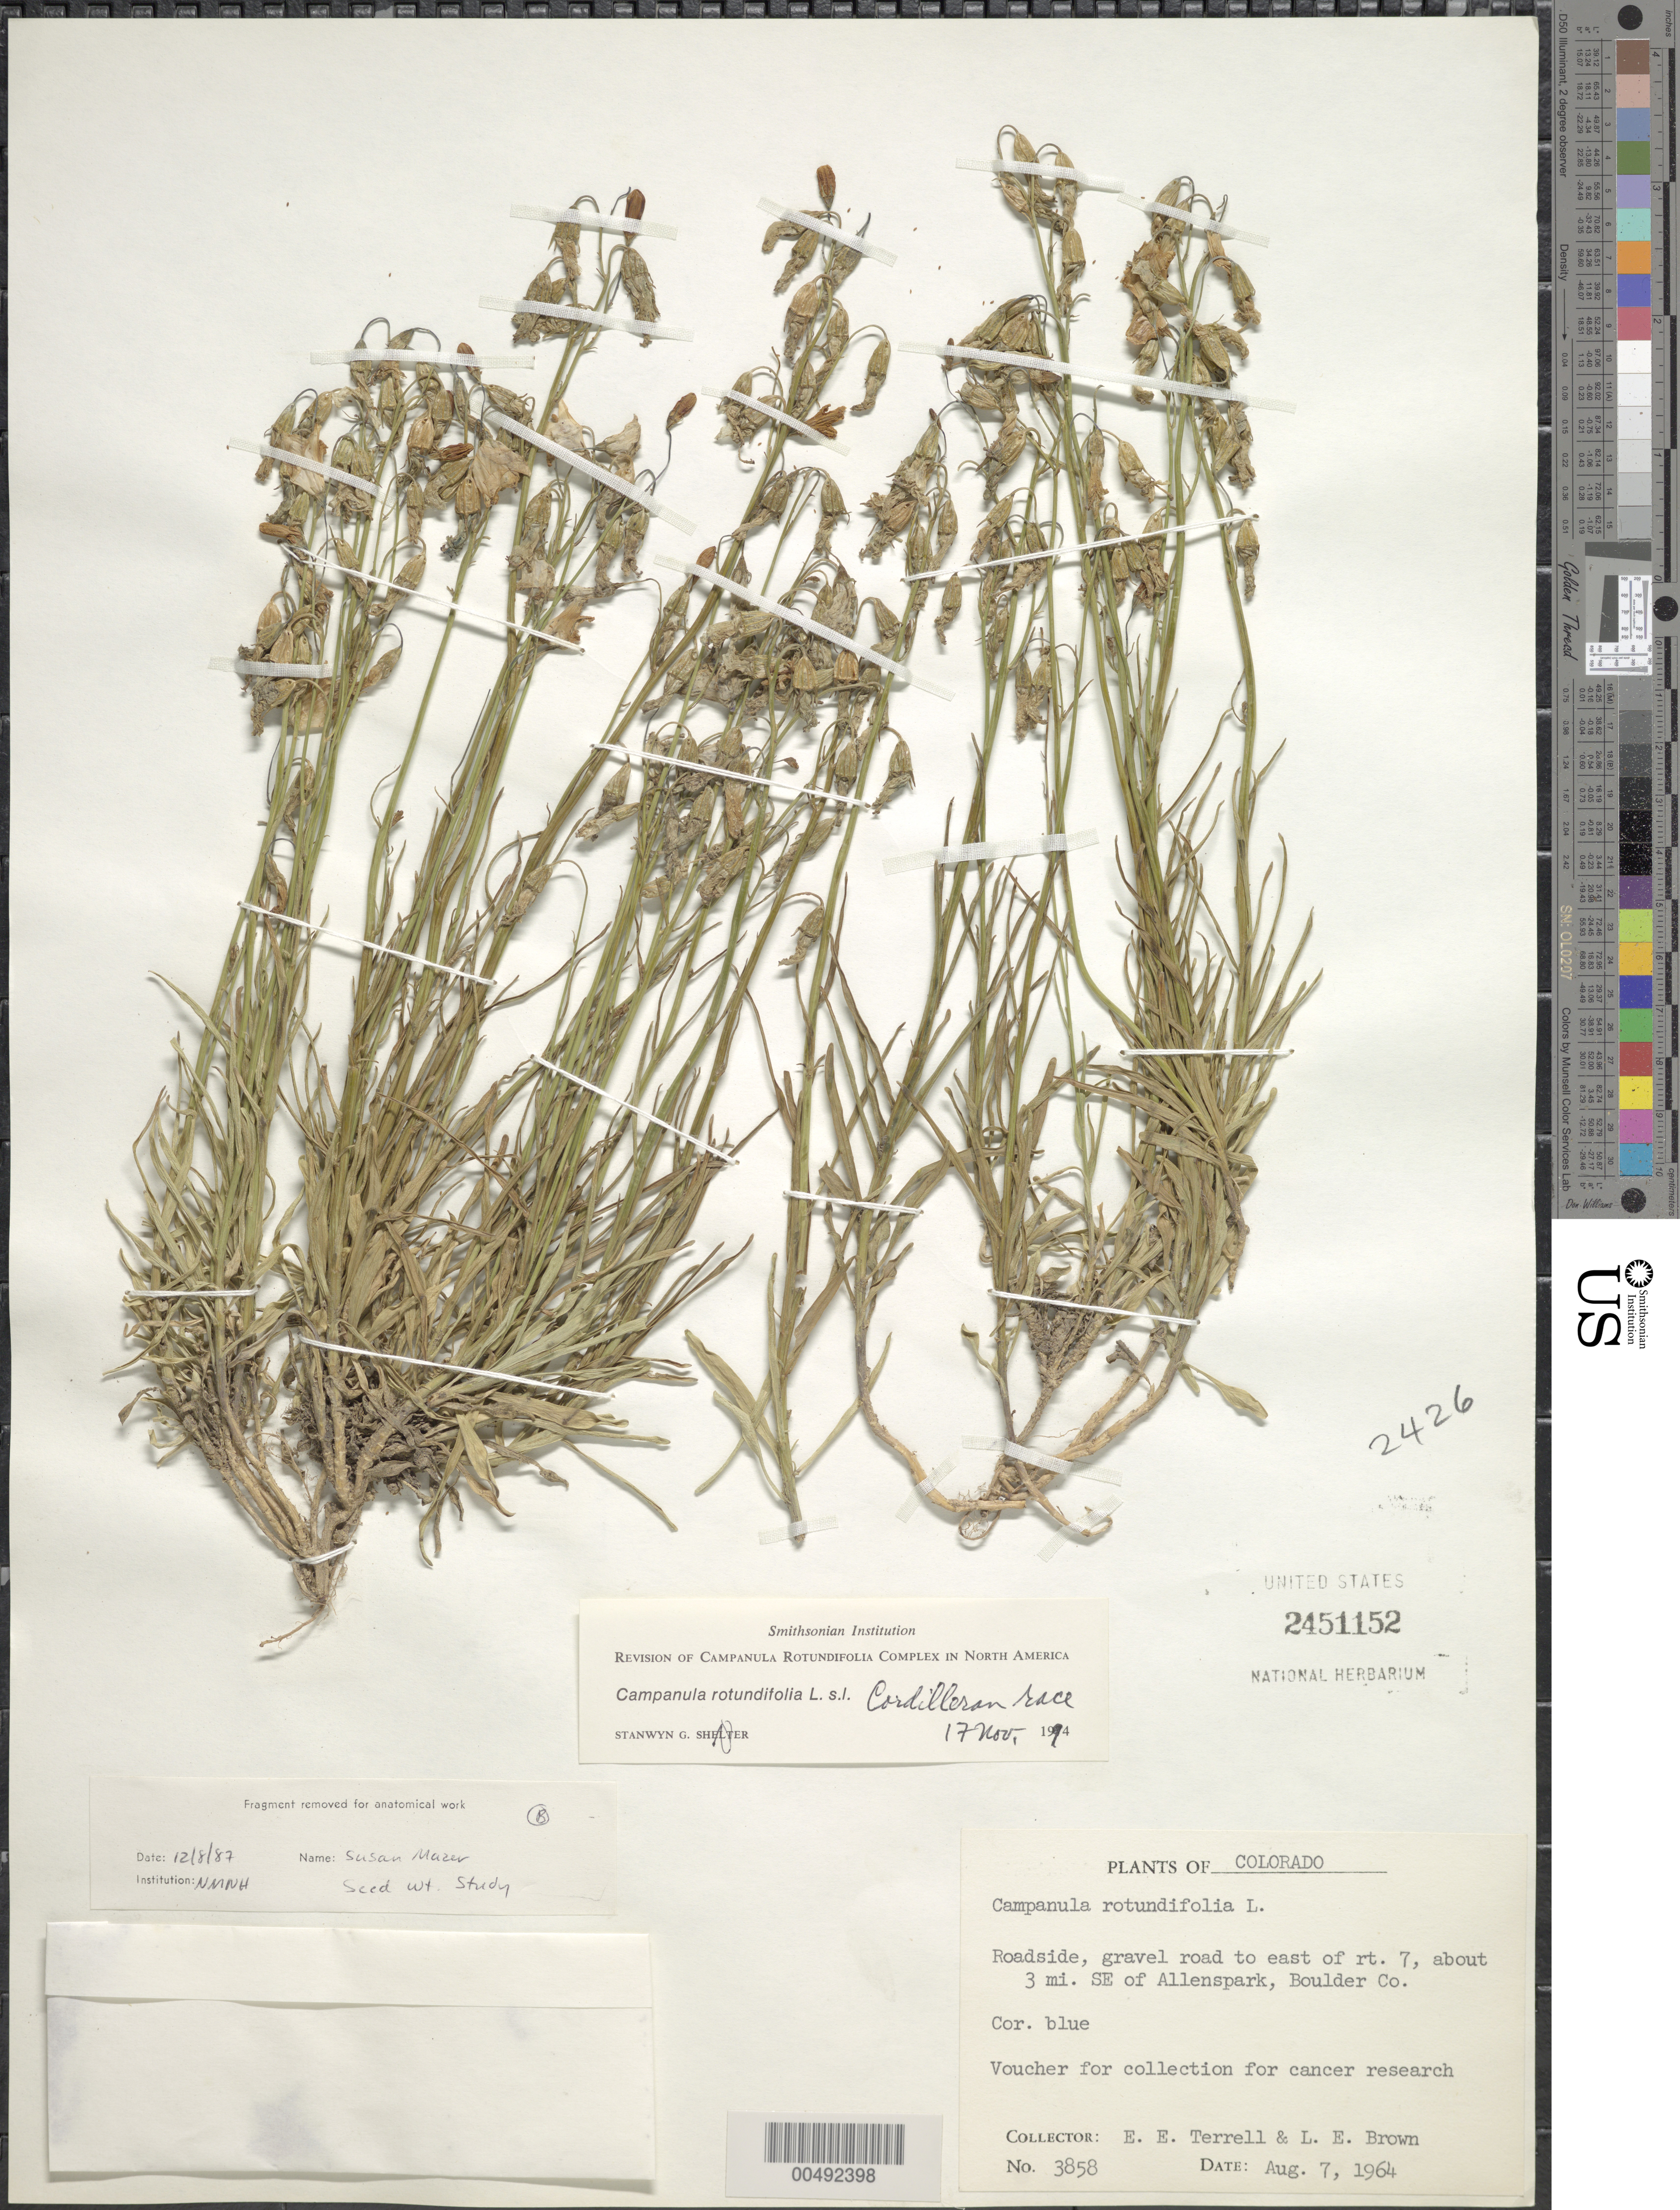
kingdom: Plantae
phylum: Tracheophyta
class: Magnoliopsida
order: Asterales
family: Campanulaceae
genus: Campanula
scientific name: Campanula rotundifolia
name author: L.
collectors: E. E. Terrell & L. E. Brown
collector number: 3858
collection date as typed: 07 Aug 1964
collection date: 1964-08-07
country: United States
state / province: Colorado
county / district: Boulder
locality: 3 mi. SE of Allenspark, gravel road to E of rt. 7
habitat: roadside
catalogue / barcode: US 2451152